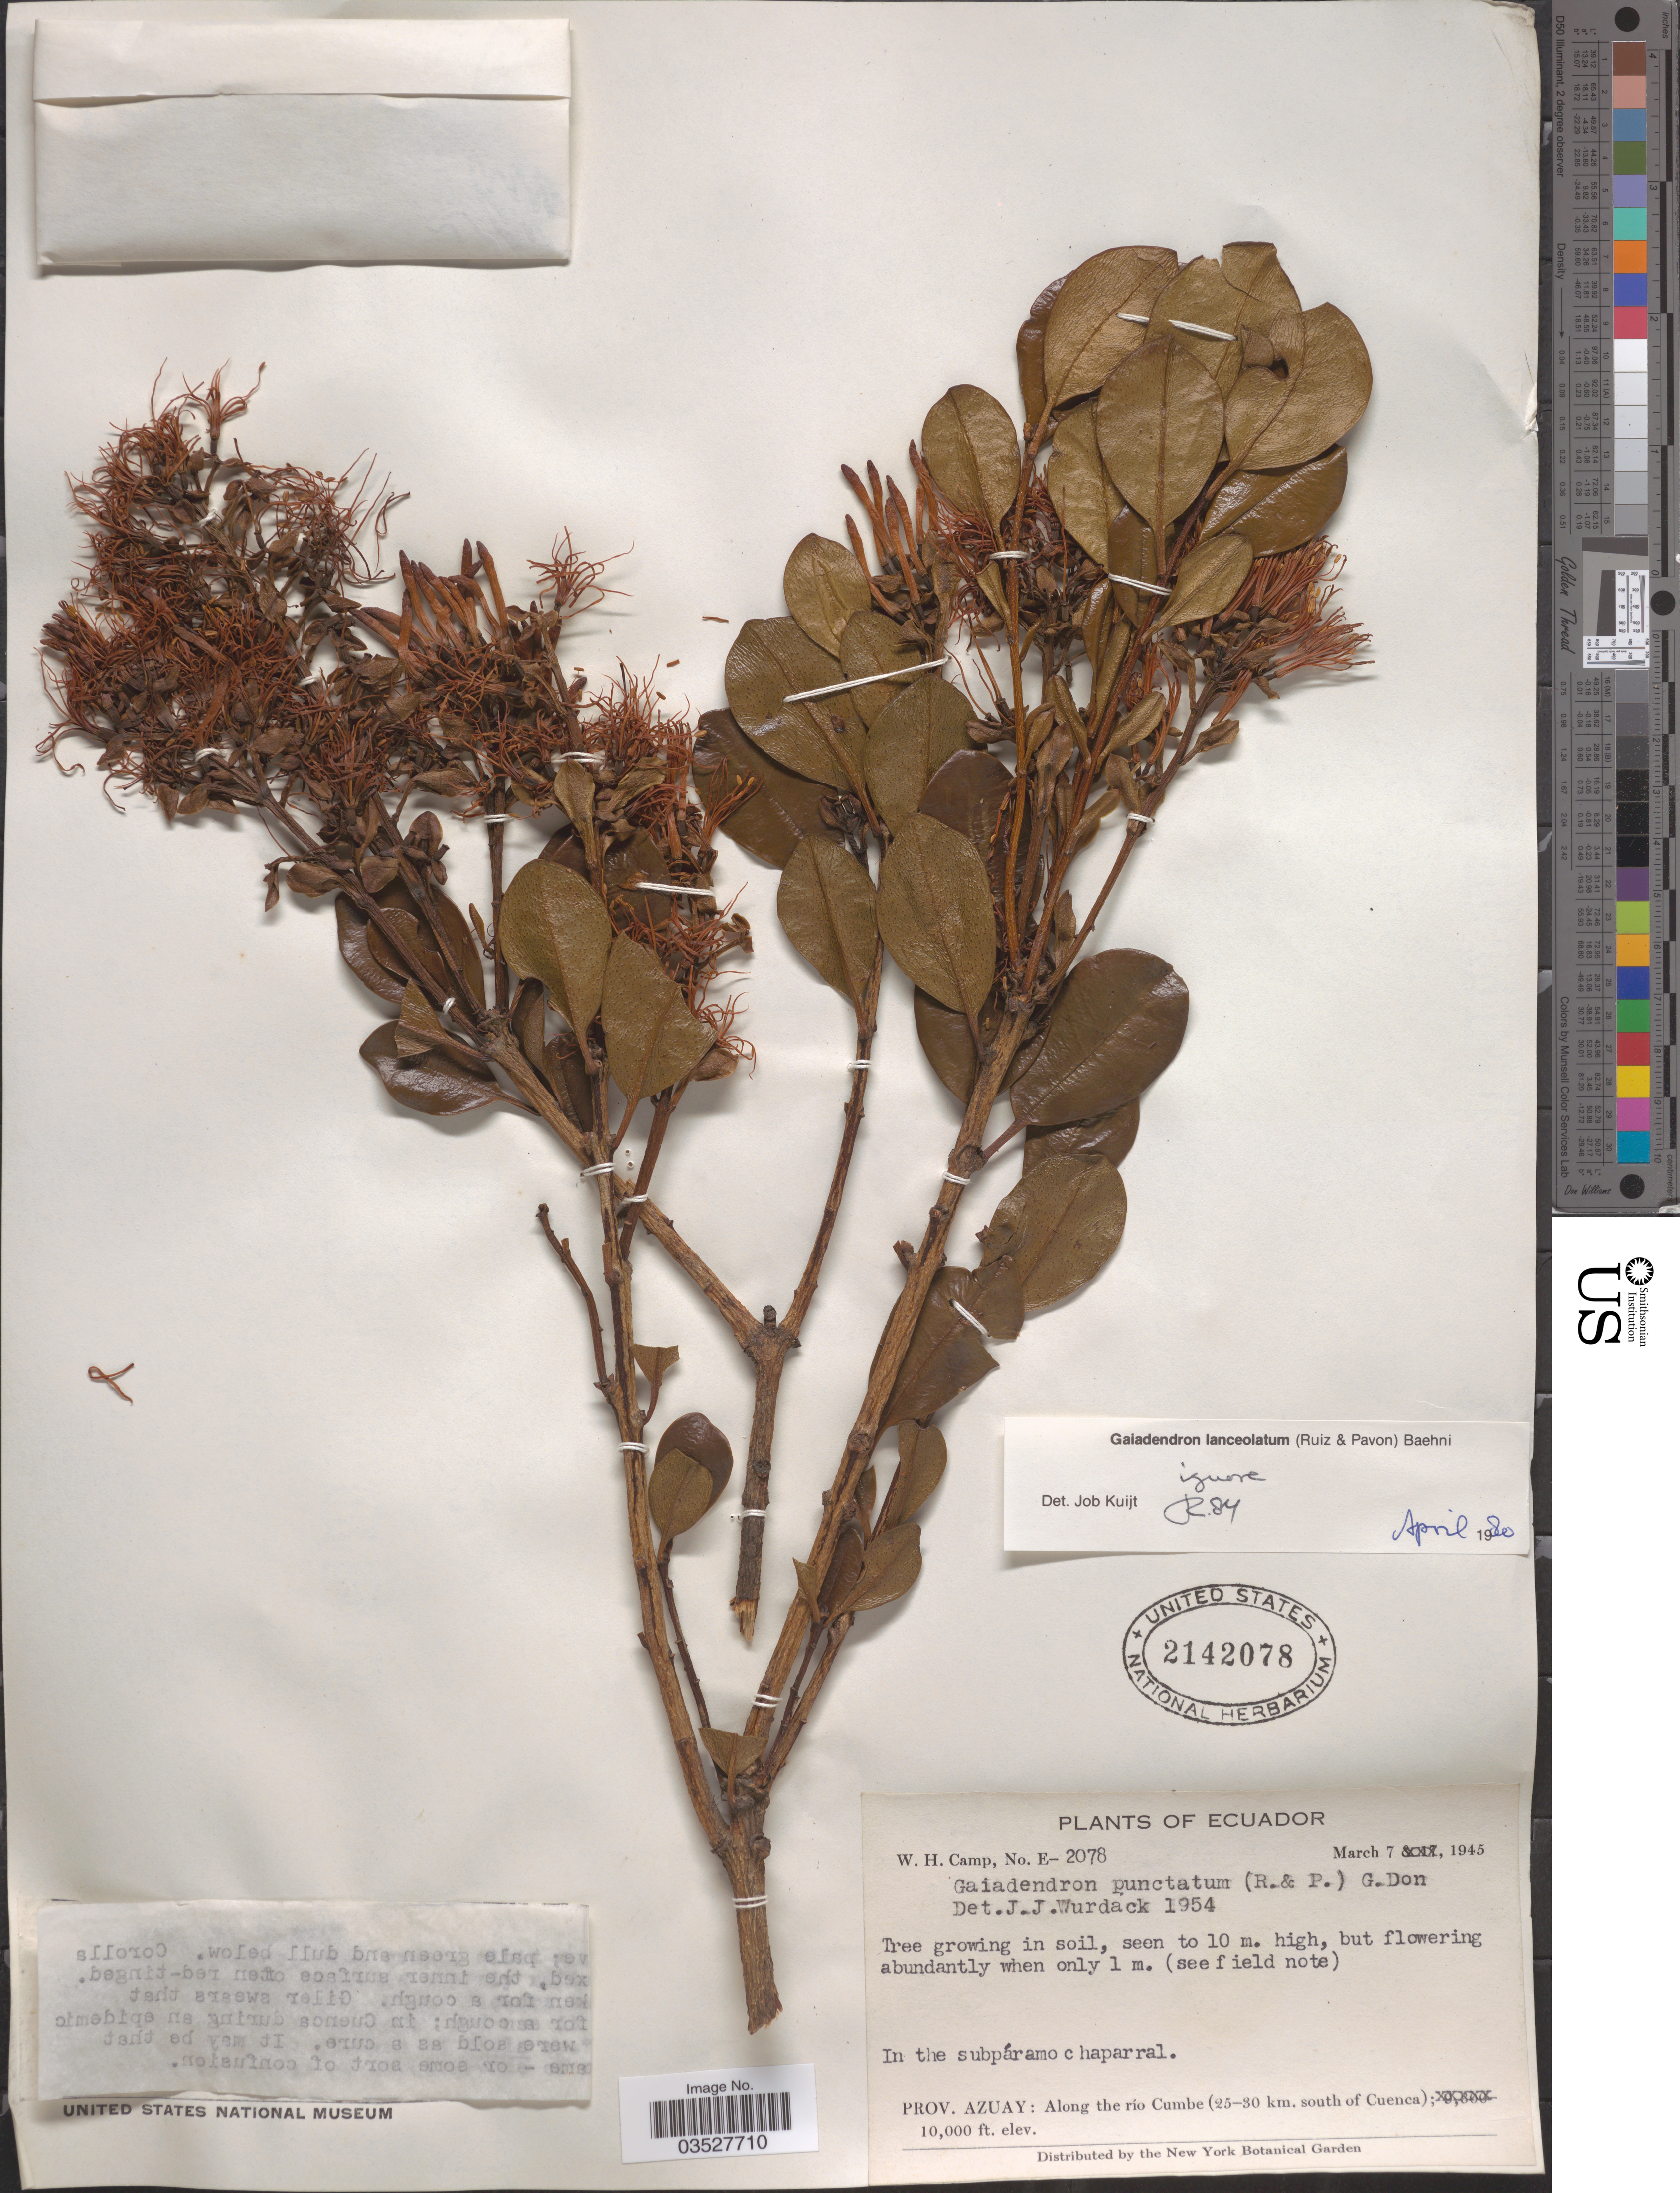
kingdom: Plantae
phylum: Tracheophyta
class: Magnoliopsida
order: Santalales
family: Loranthaceae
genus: Gaiadendron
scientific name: Gaiadendron punctatum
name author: (Ruiz & Pav.) G. Don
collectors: W. H. Camp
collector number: E-2078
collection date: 1945-03-07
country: Ecuador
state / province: Azuay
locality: In the subpáramo chaparral. Along the río Cumbe (25-30 km. south of Cuenca).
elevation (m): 3048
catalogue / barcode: US 2142078